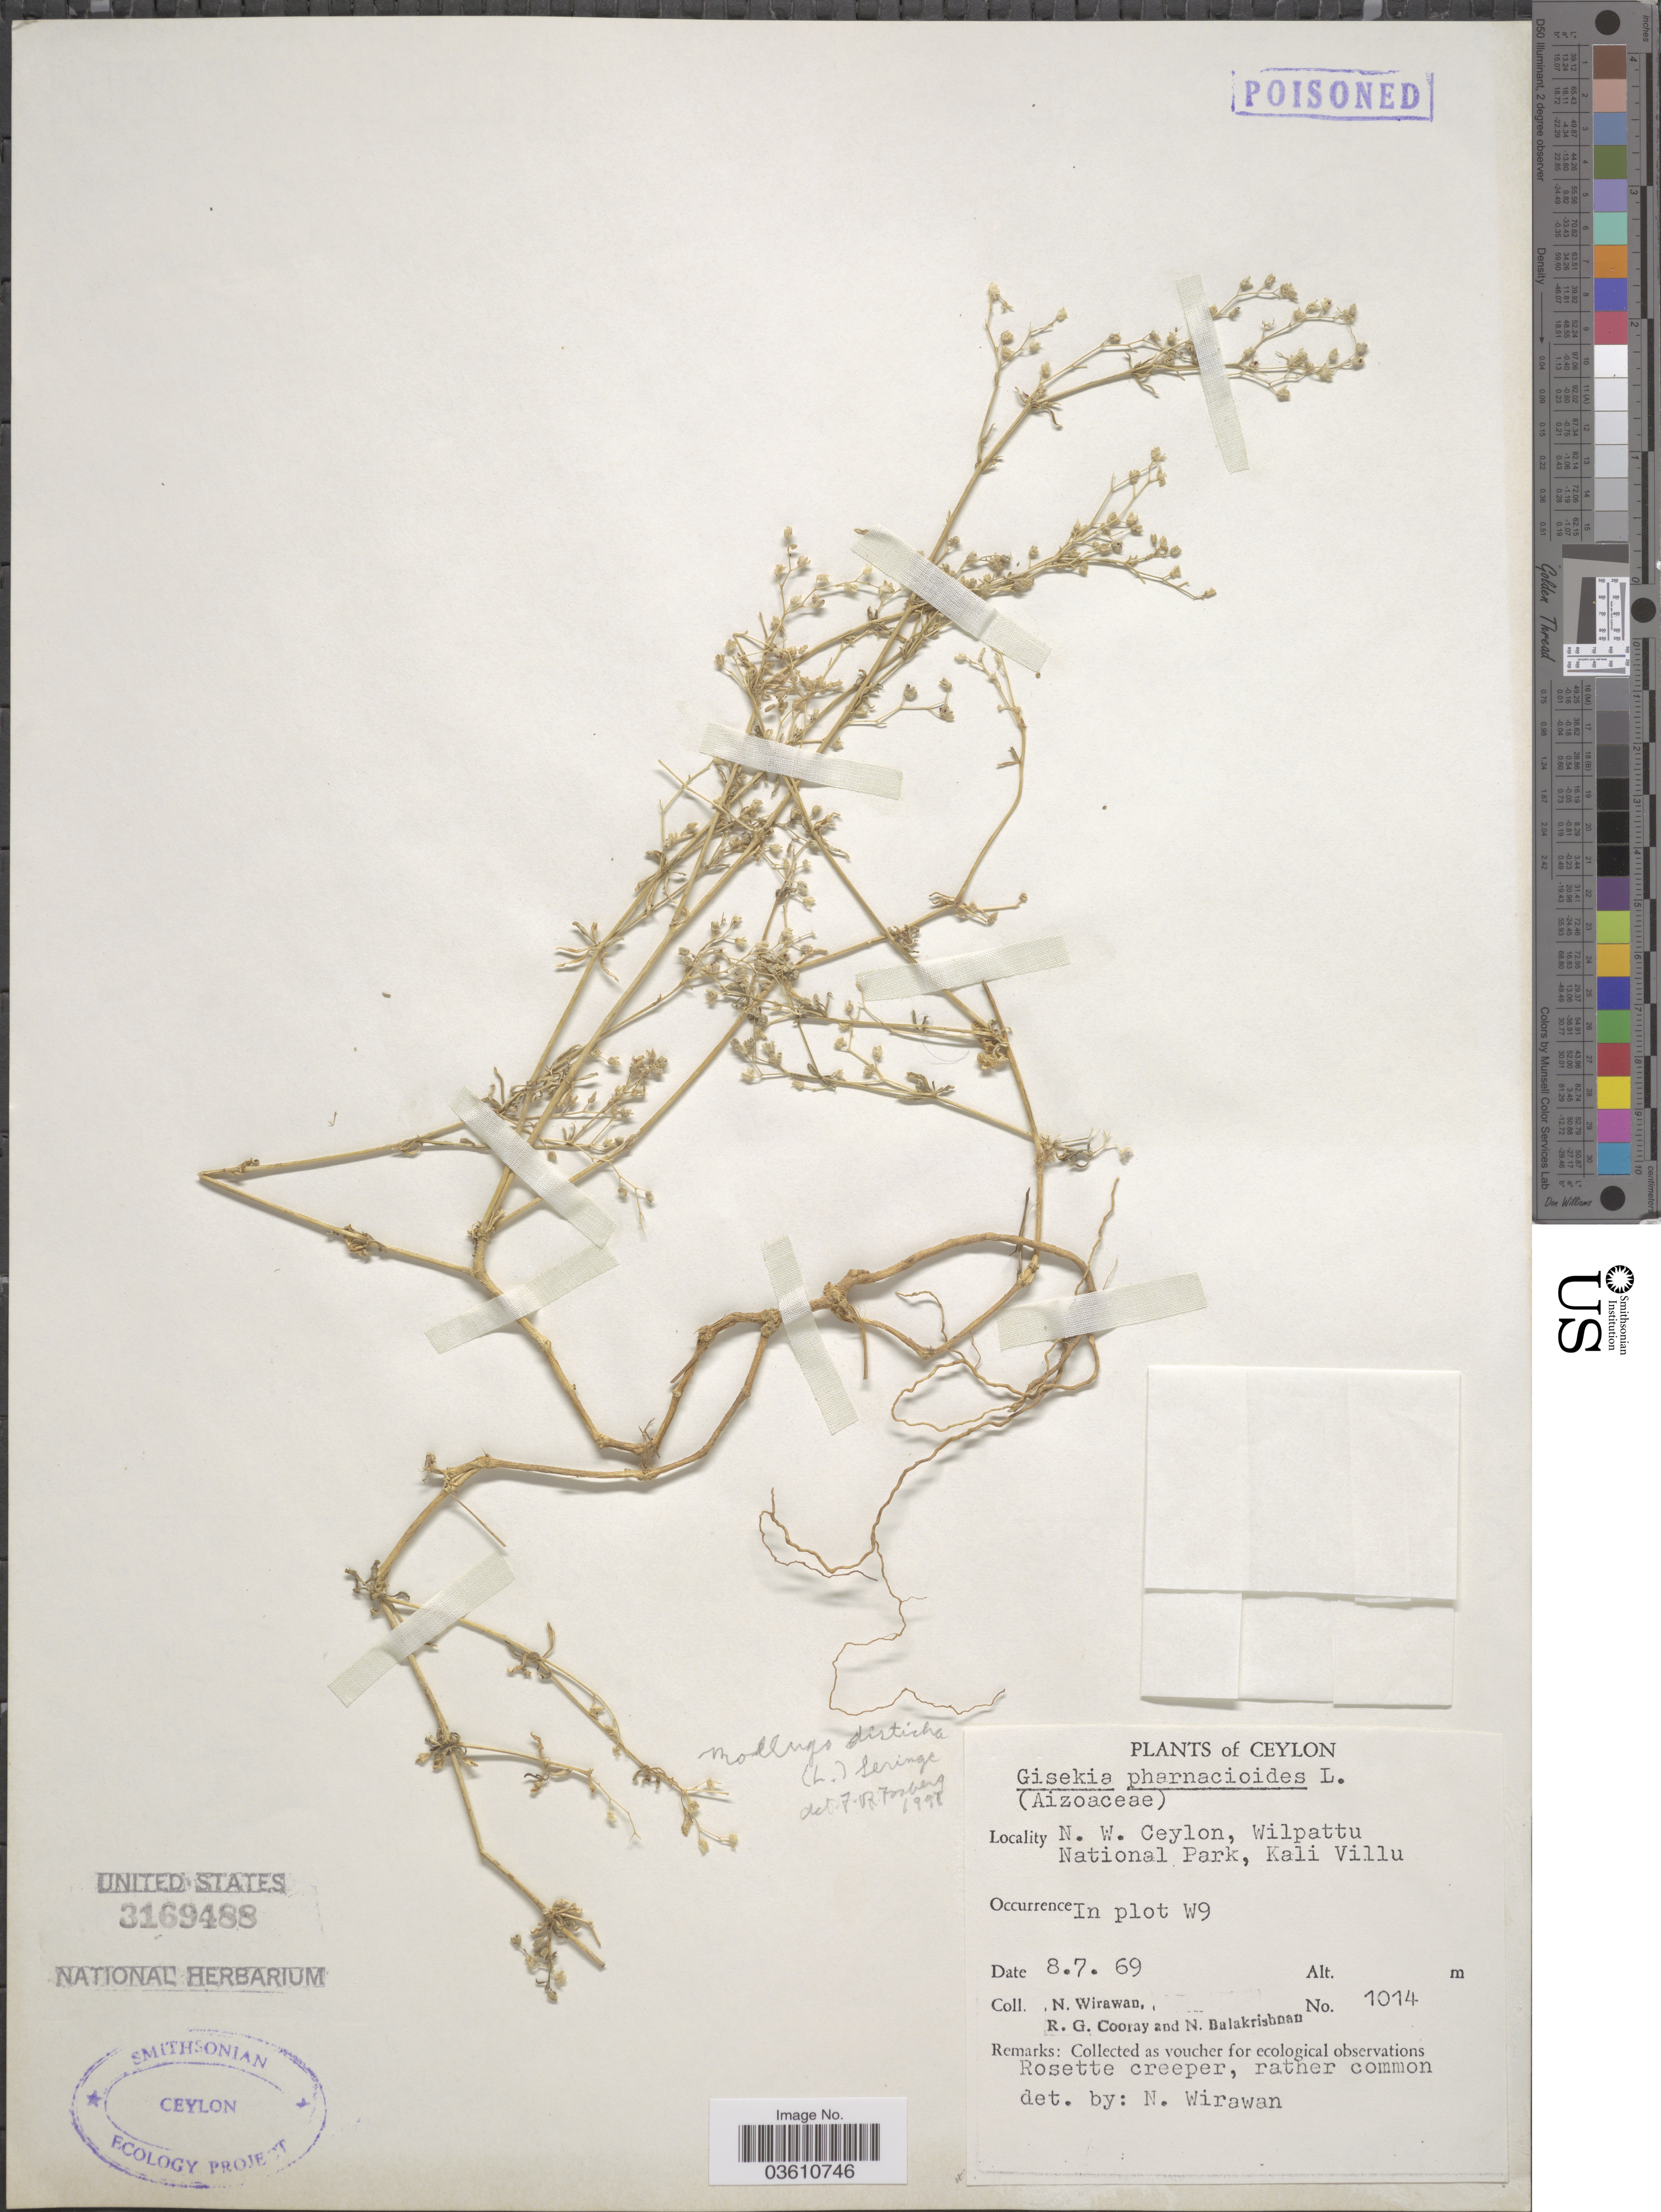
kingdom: Plantae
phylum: Tracheophyta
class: Magnoliopsida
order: Caryophyllales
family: Molluginaceae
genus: Mollugo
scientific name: Mollugo disticha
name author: Ser.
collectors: N. Wirawan, R. Cooray & N. Balakrishnan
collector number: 1014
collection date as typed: Transcribed d/m/y: 8/7/69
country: Sri Lanka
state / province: North Western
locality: Ceylon. N. W. Ceylon, Wilpattu National Park, Kali Villu, In plot W9.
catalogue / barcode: US 3169488